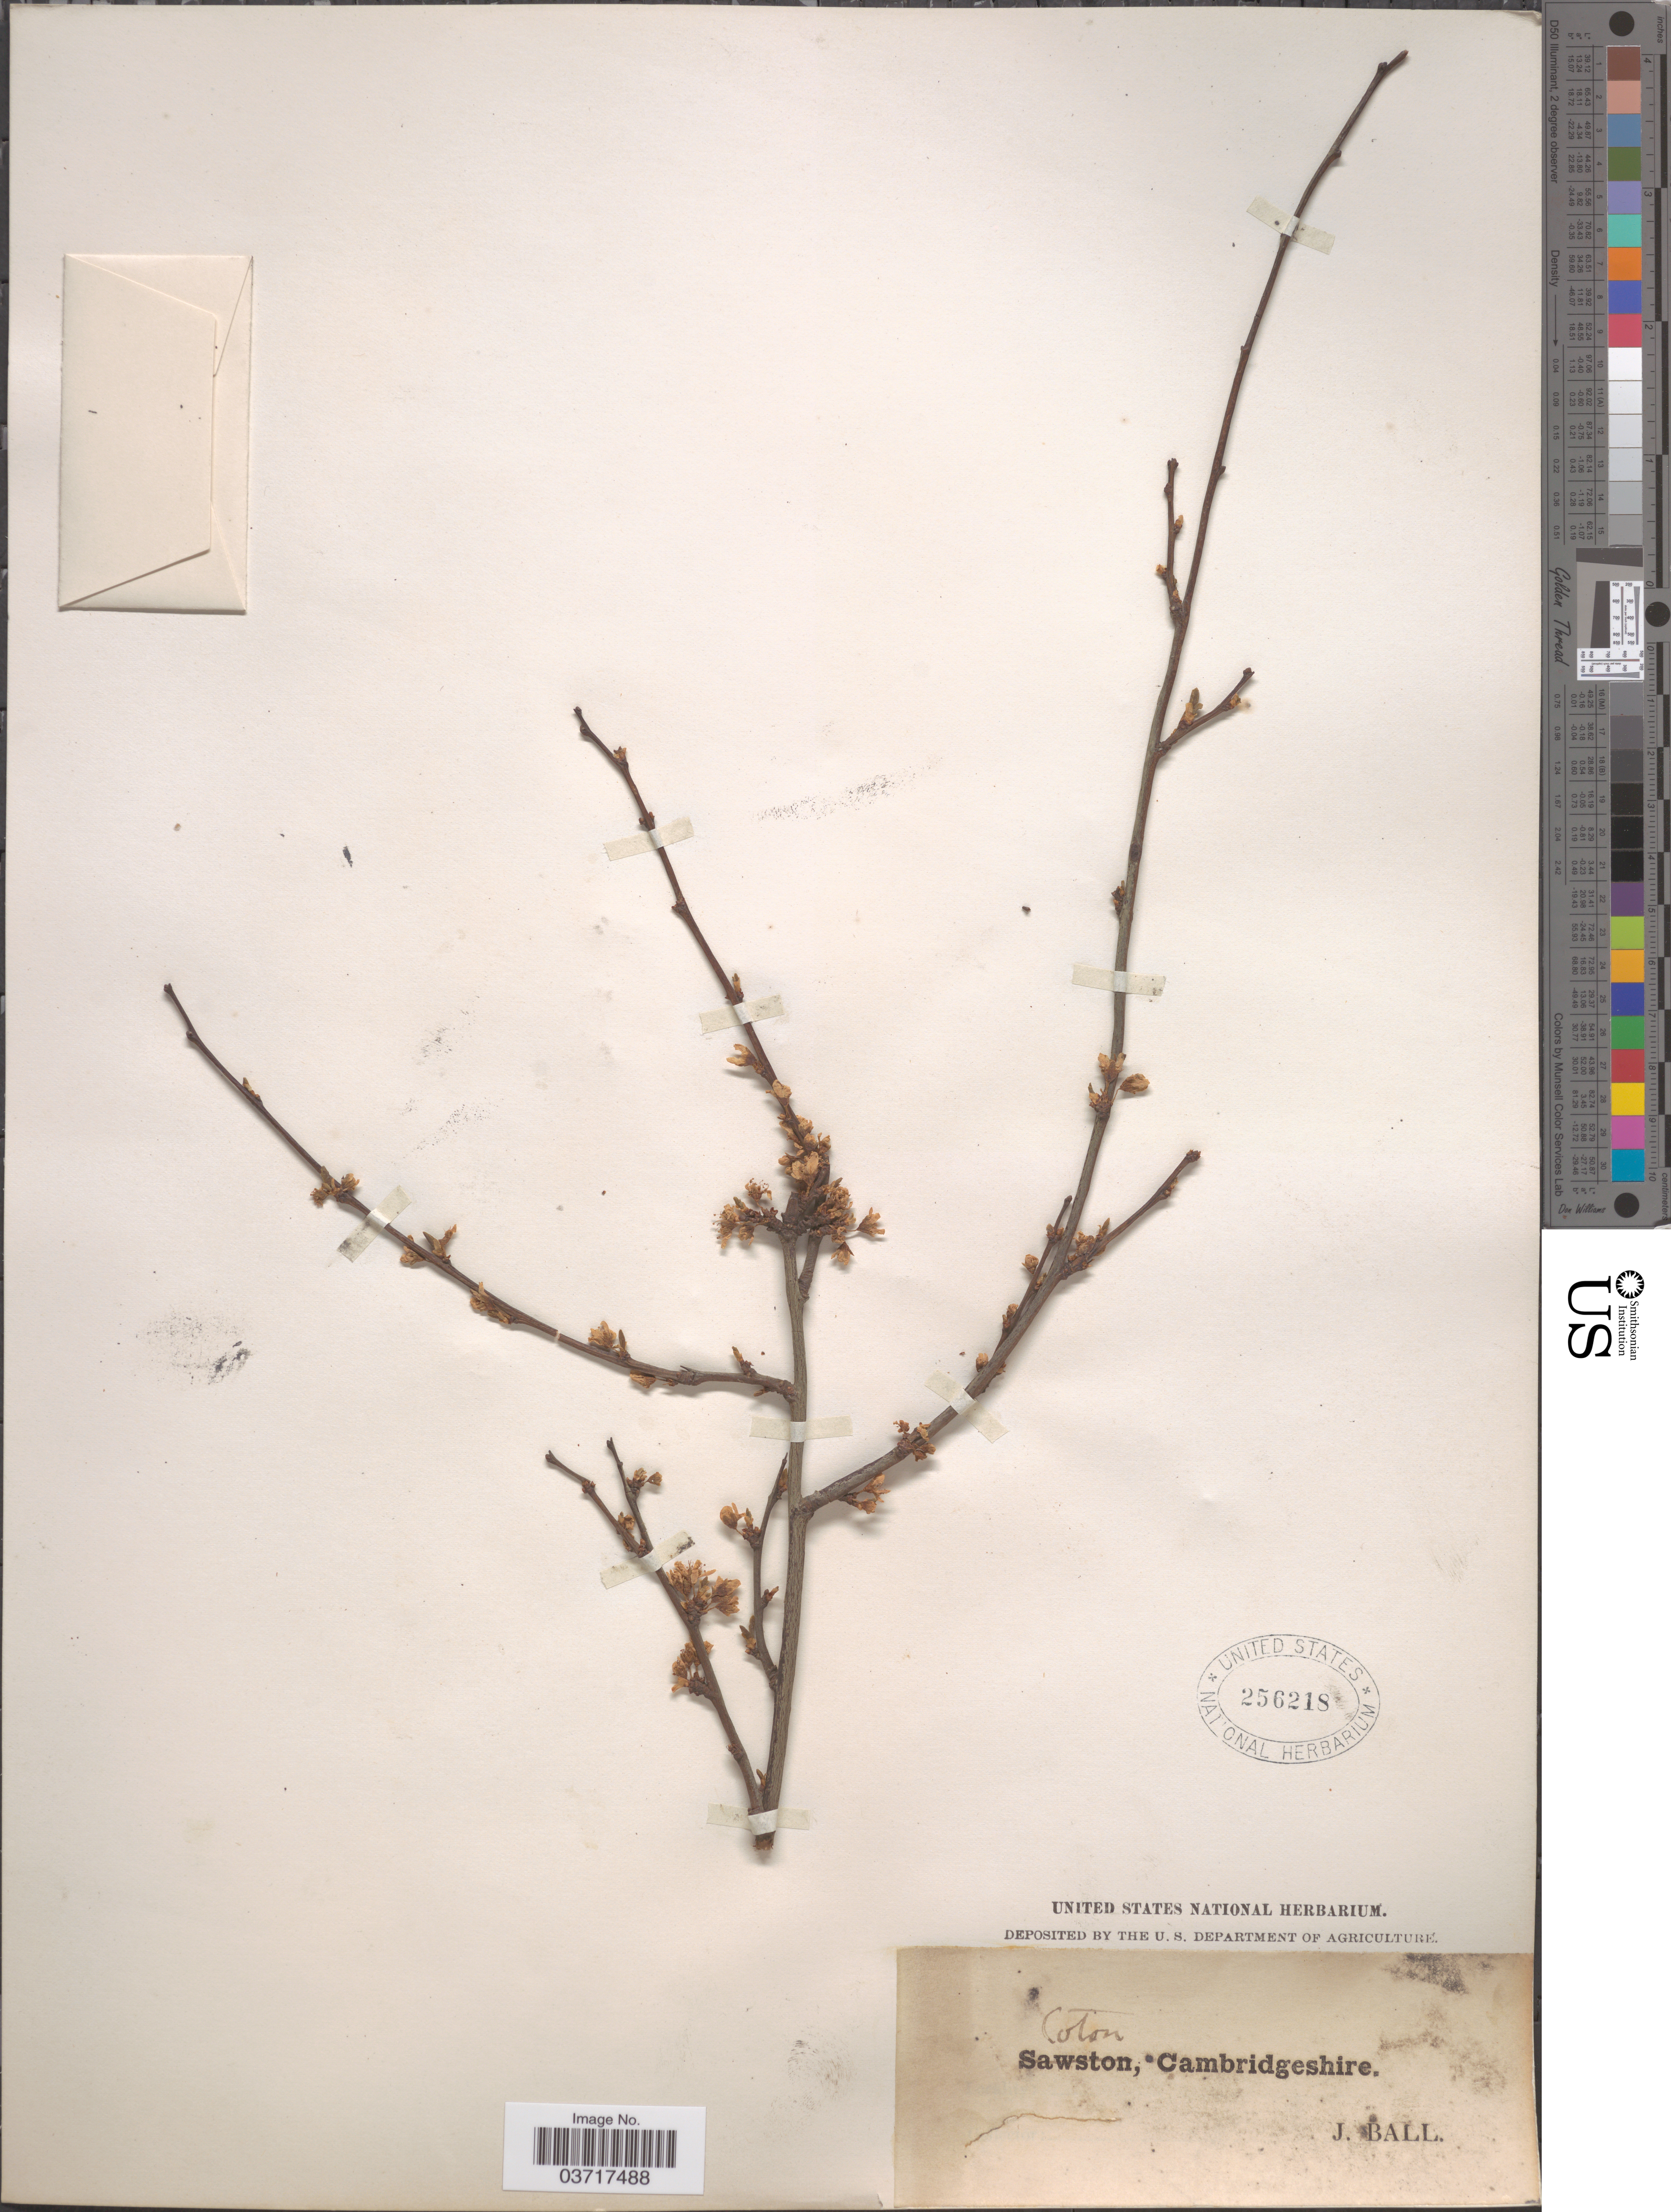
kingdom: Plantae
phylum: Tracheophyta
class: Magnoliopsida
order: Rosales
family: Rosaceae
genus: Prunus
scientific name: Prunus sp.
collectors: J. Ball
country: United Kingdom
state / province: England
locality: Coton, Cambridgeshire.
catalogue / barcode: US 256218